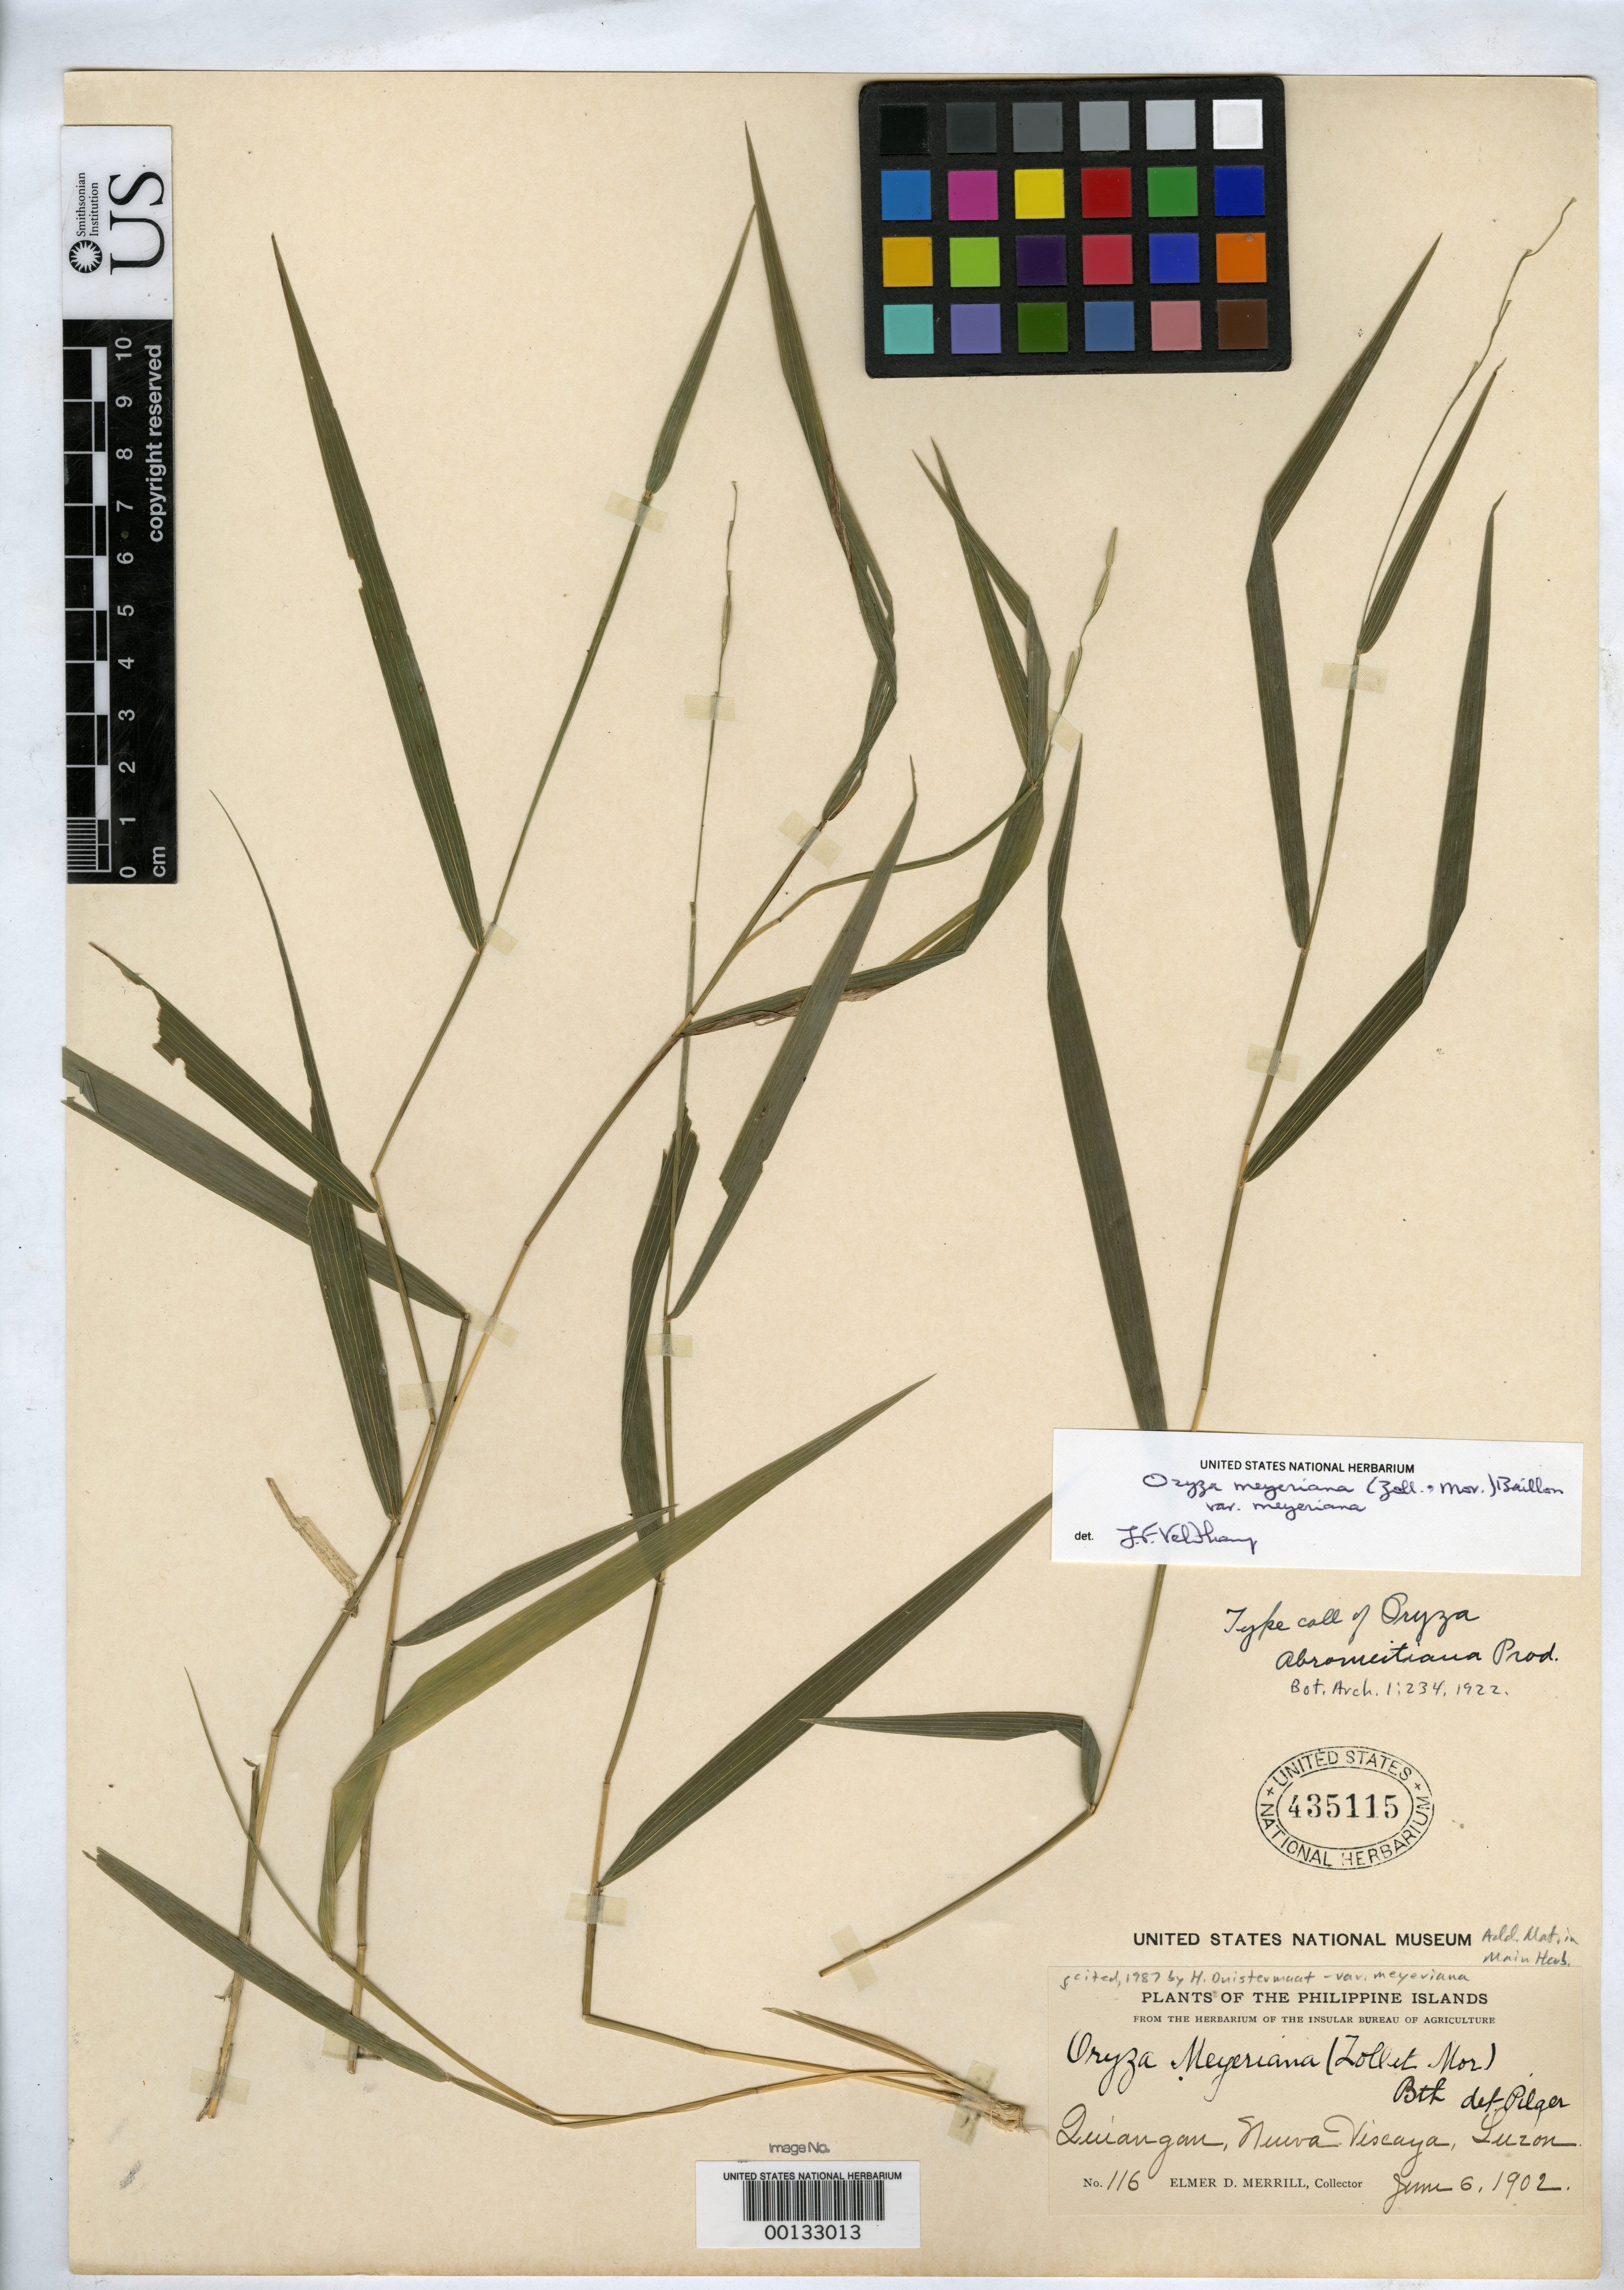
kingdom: Plantae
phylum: Tracheophyta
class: Liliopsida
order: Poales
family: Poaceae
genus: Oryza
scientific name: Oryza abromeitiana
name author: Prod. in Mez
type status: Type Collection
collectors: E. D. Merrill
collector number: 116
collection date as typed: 06 Jun 1902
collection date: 1902-06-06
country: Philippines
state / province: Cagayan Valley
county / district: Nueva Vizcaya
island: Luzon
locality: Quiangan.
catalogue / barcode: US 435115